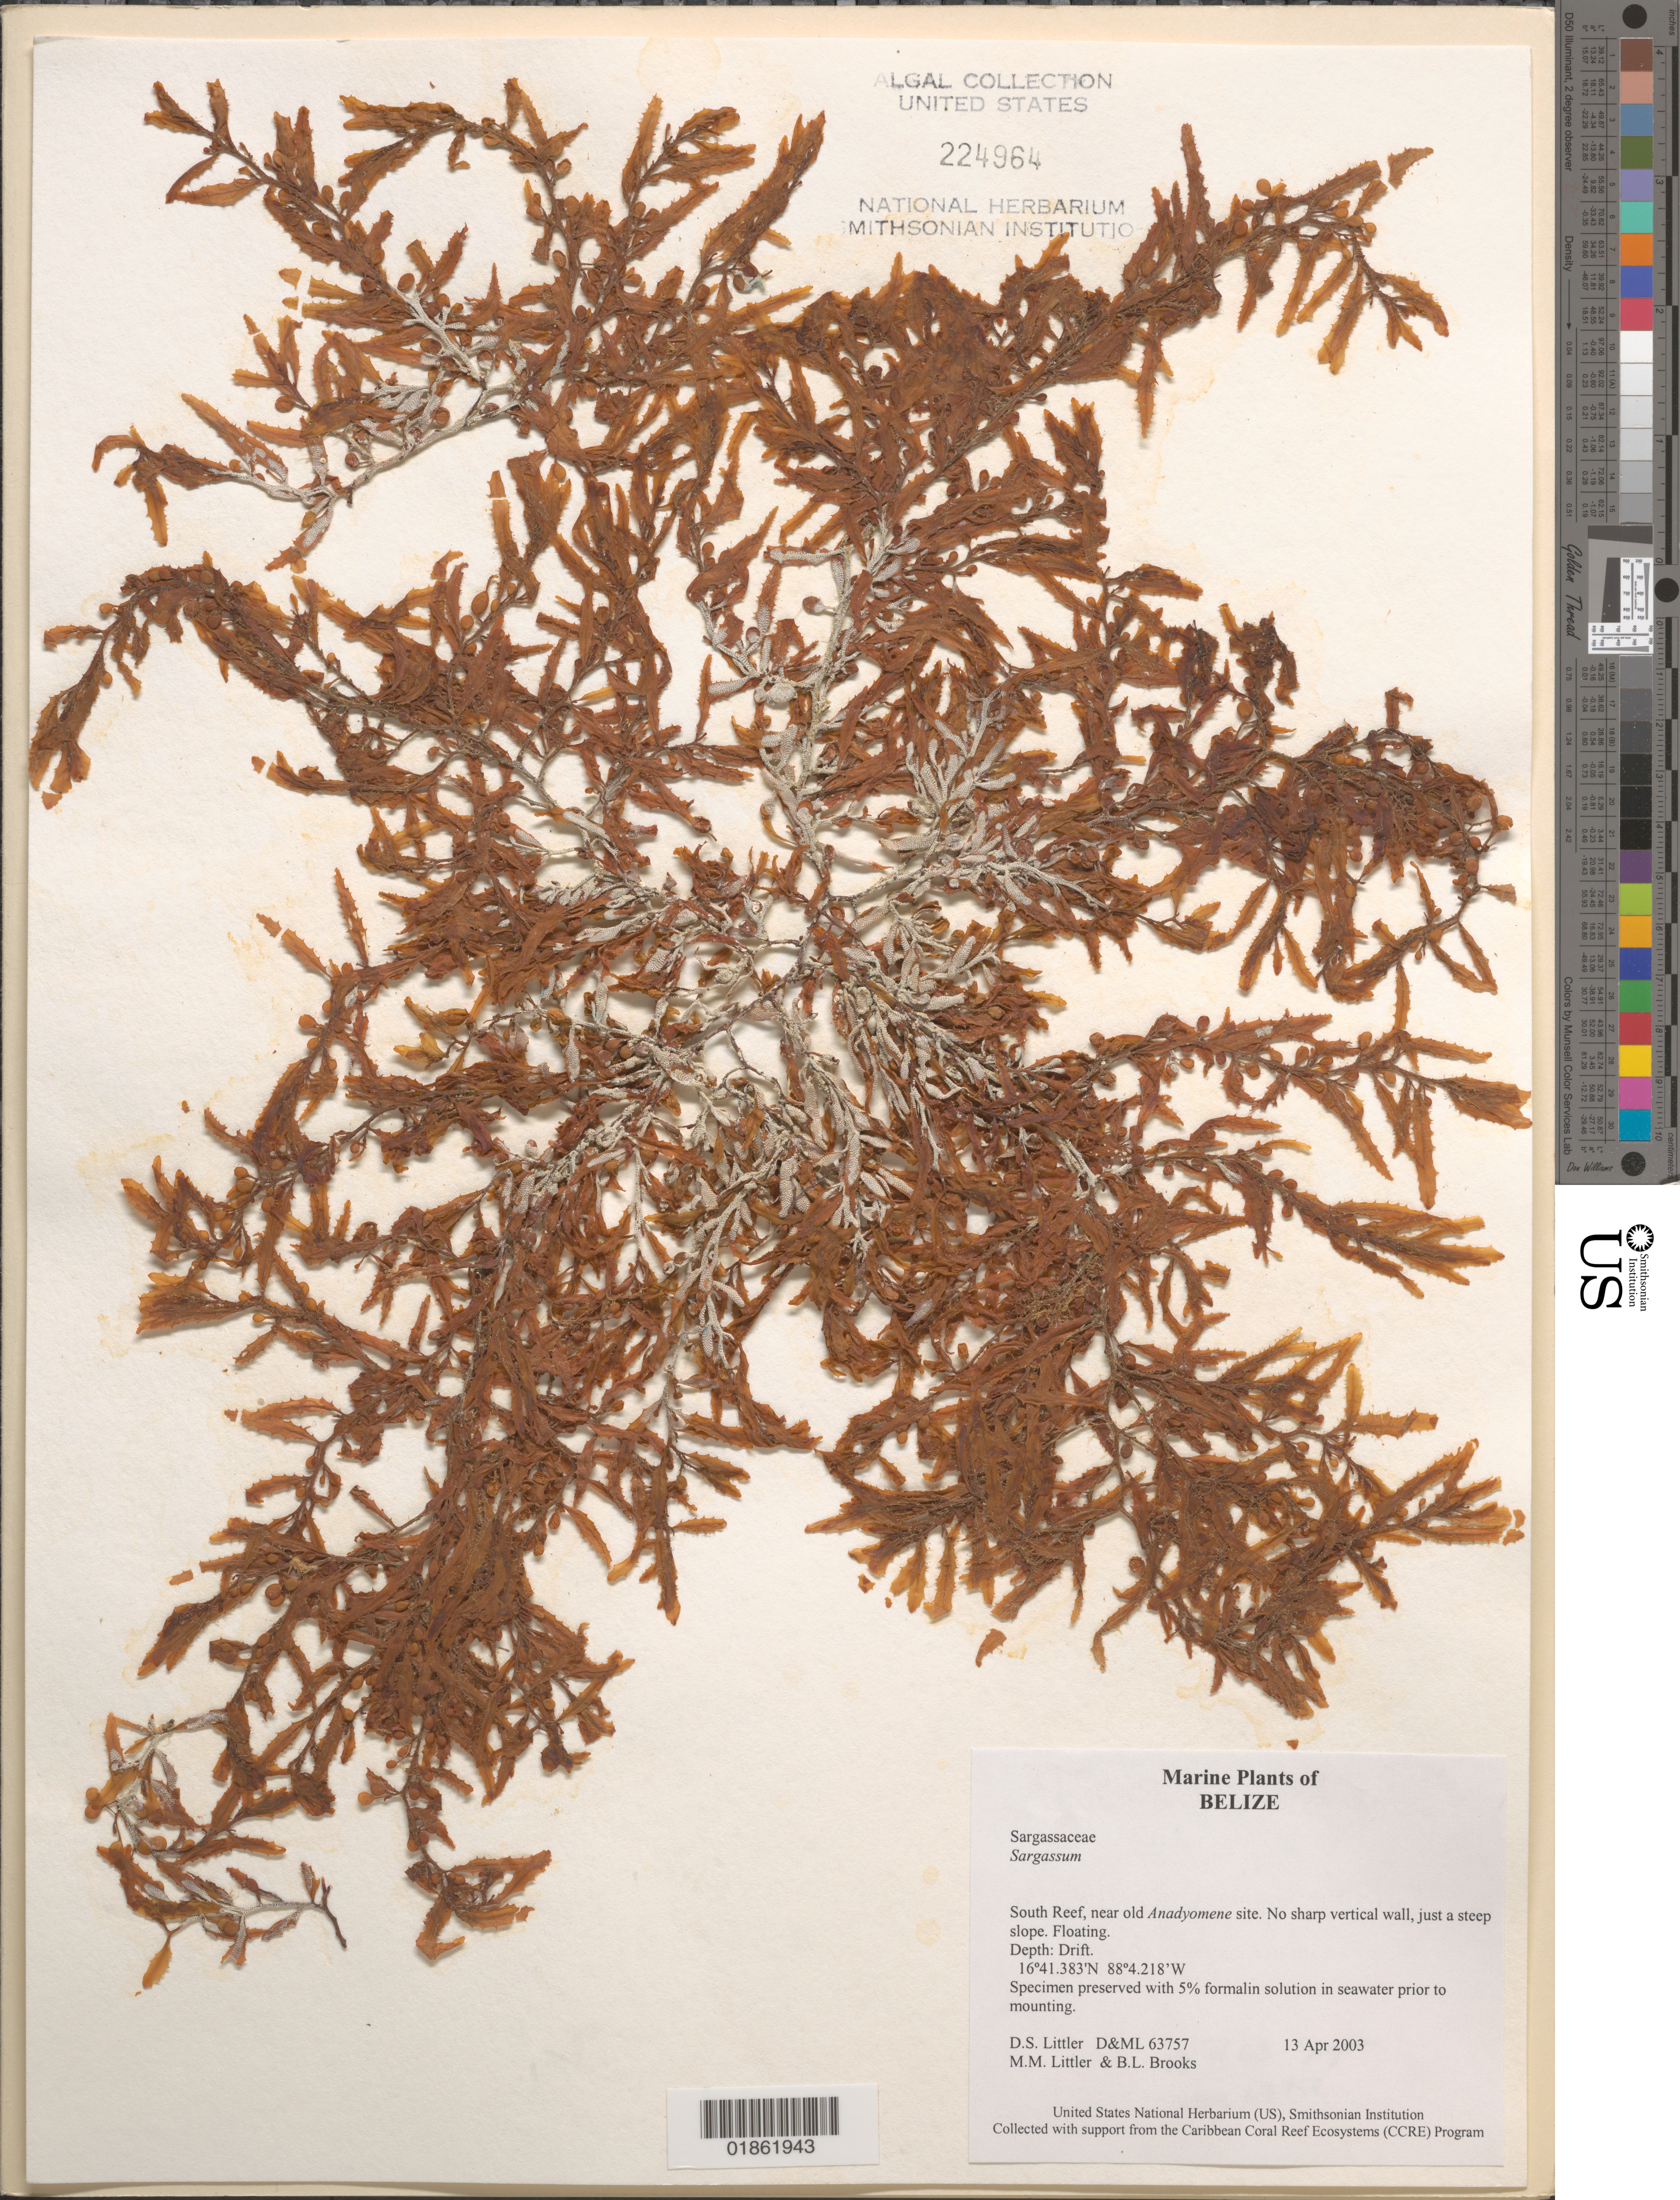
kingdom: Chromista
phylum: Ochrophyta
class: Phaeophyceae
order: Fucales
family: Sargassaceae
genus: Sargassum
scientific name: Sargassum fluitans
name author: (Børgesen) Børgesen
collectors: D. S. Littler & M. M. Littler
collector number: D&ML 63757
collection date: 2003-04-14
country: Belize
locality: South Reef. Near old Anadyomene site.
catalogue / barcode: US 224964